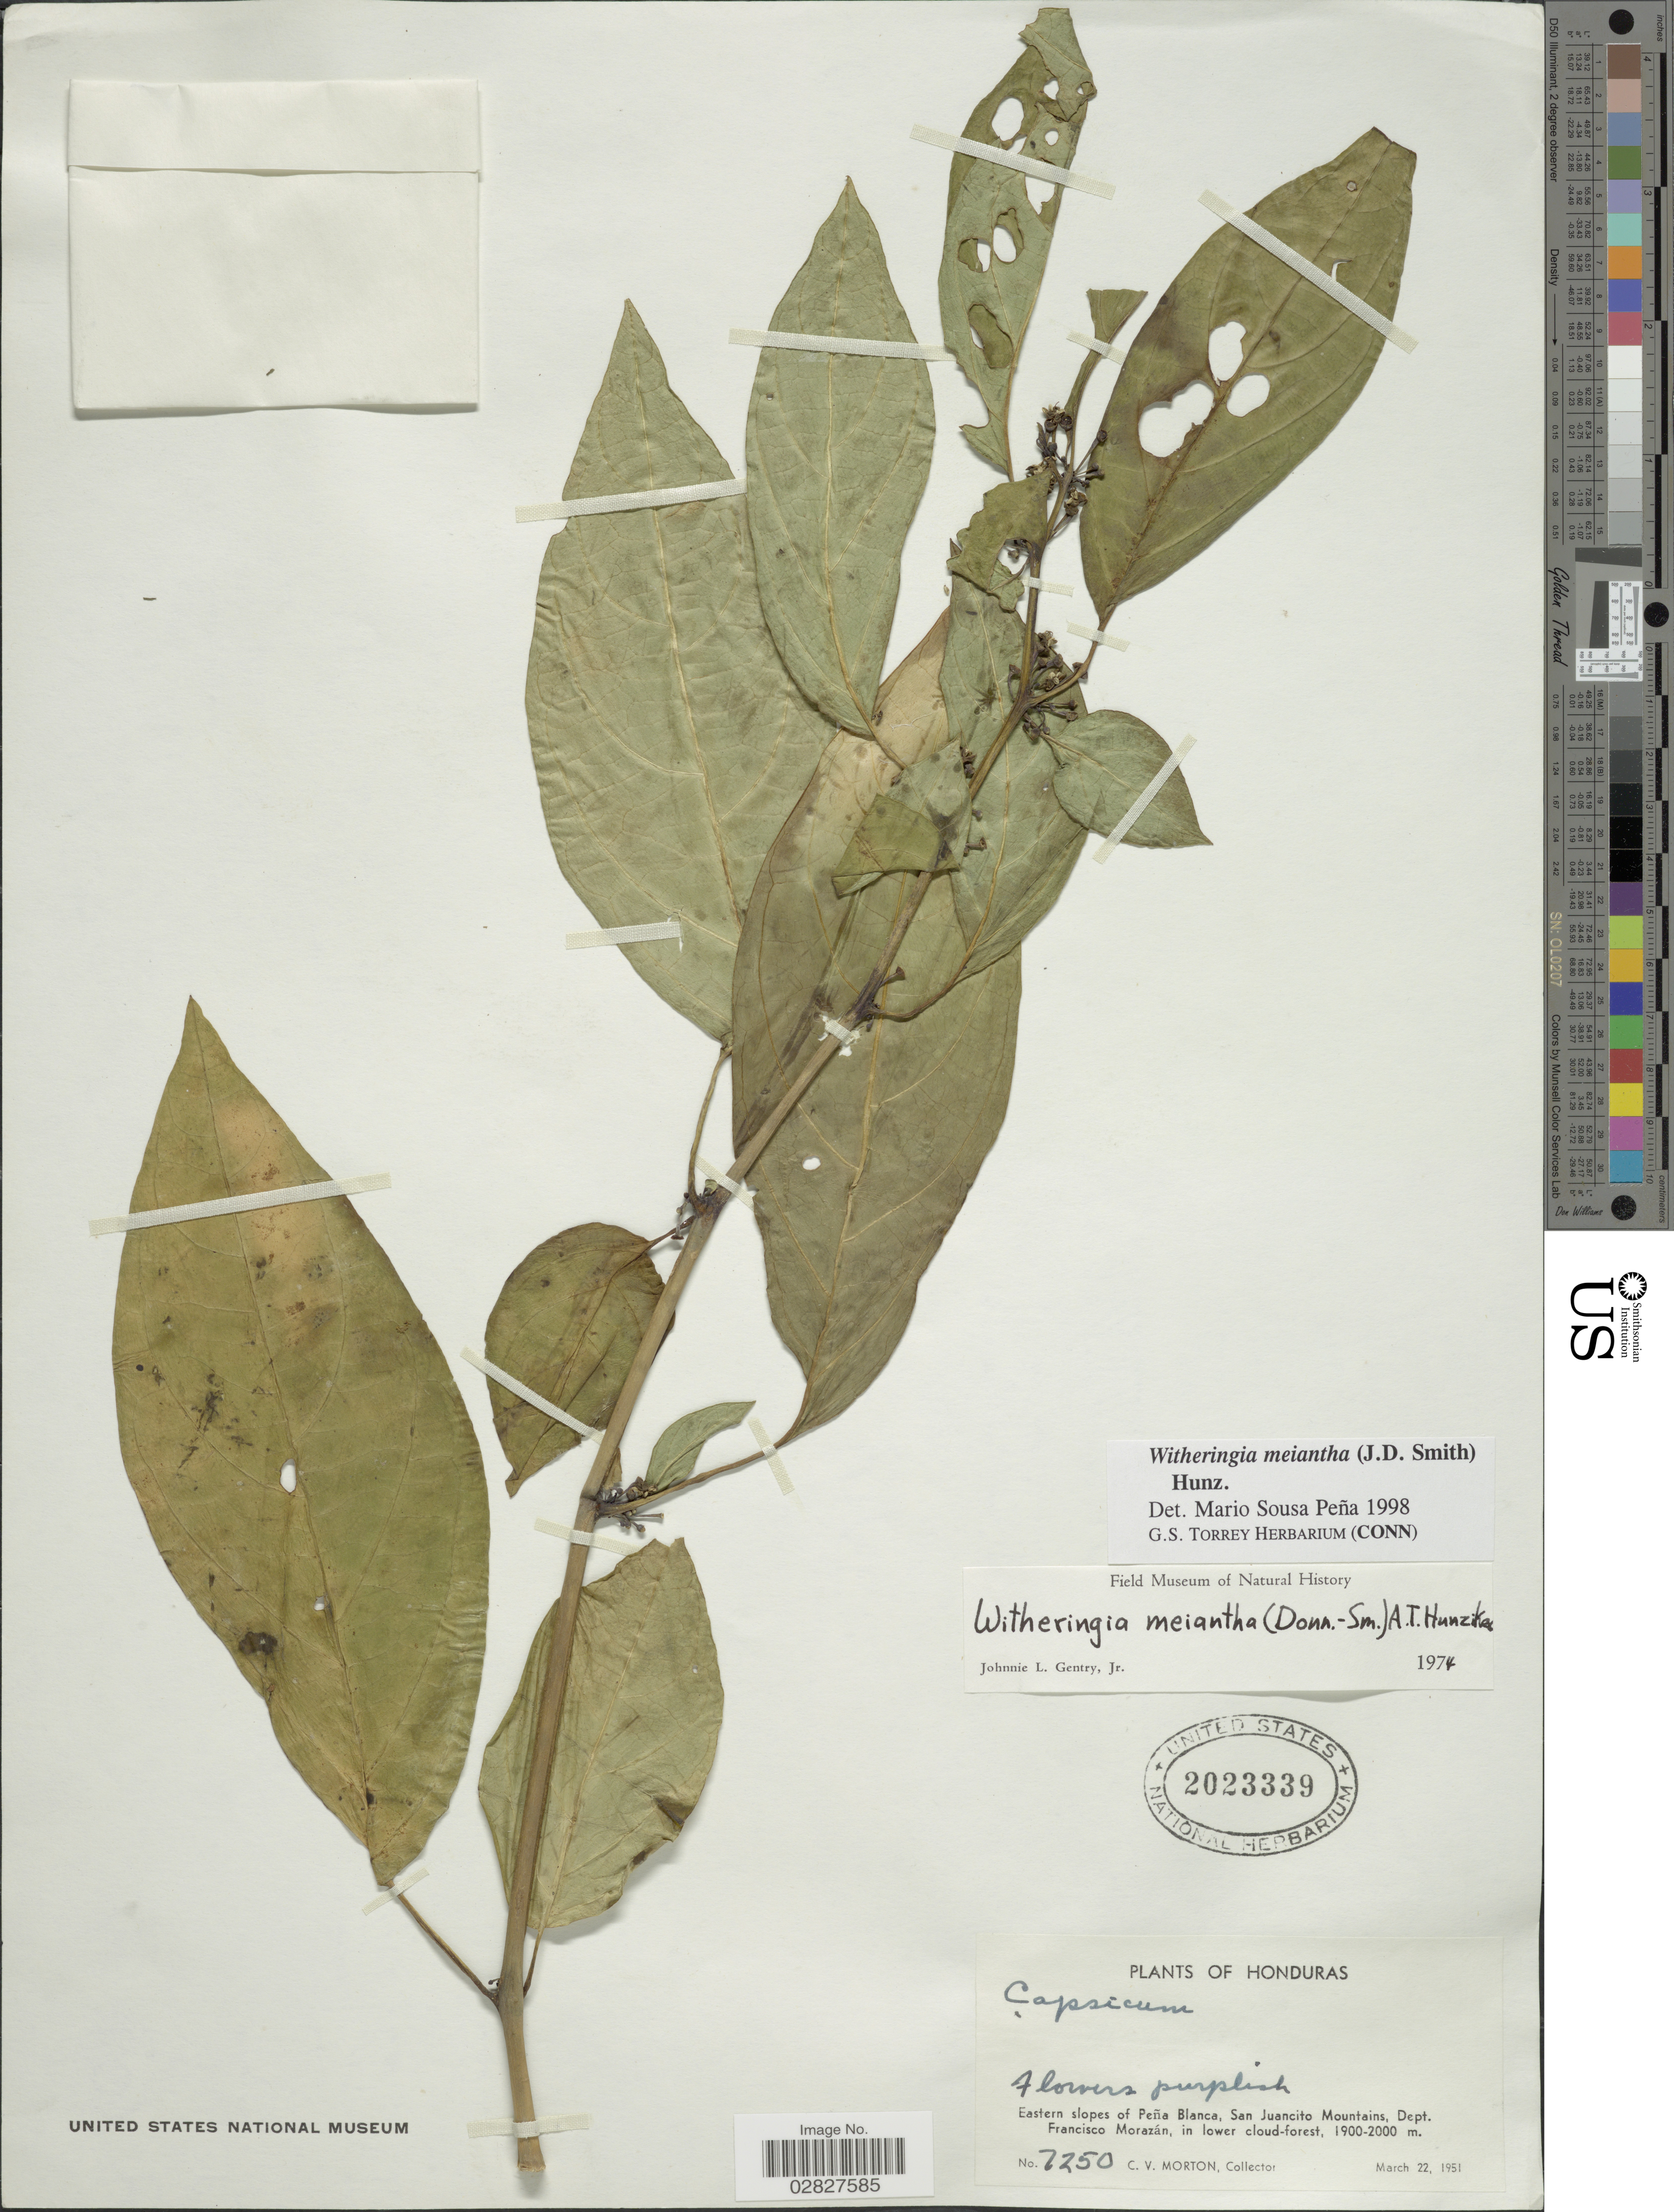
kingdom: Plantae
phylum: Tracheophyta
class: Magnoliopsida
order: Solanales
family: Solanaceae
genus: Witheringia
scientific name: Witheringia meiantha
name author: (Donn. Sm.) Hunz.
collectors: C. V. Morton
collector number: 7250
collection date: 1951-03-22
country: Honduras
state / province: Fco. Morazán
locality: Eastern slopes of Peña Blanca, San Juancito Mountains, Dept. Francisco Morazán, in lower cloud-forest.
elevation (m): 1900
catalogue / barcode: US 2023339